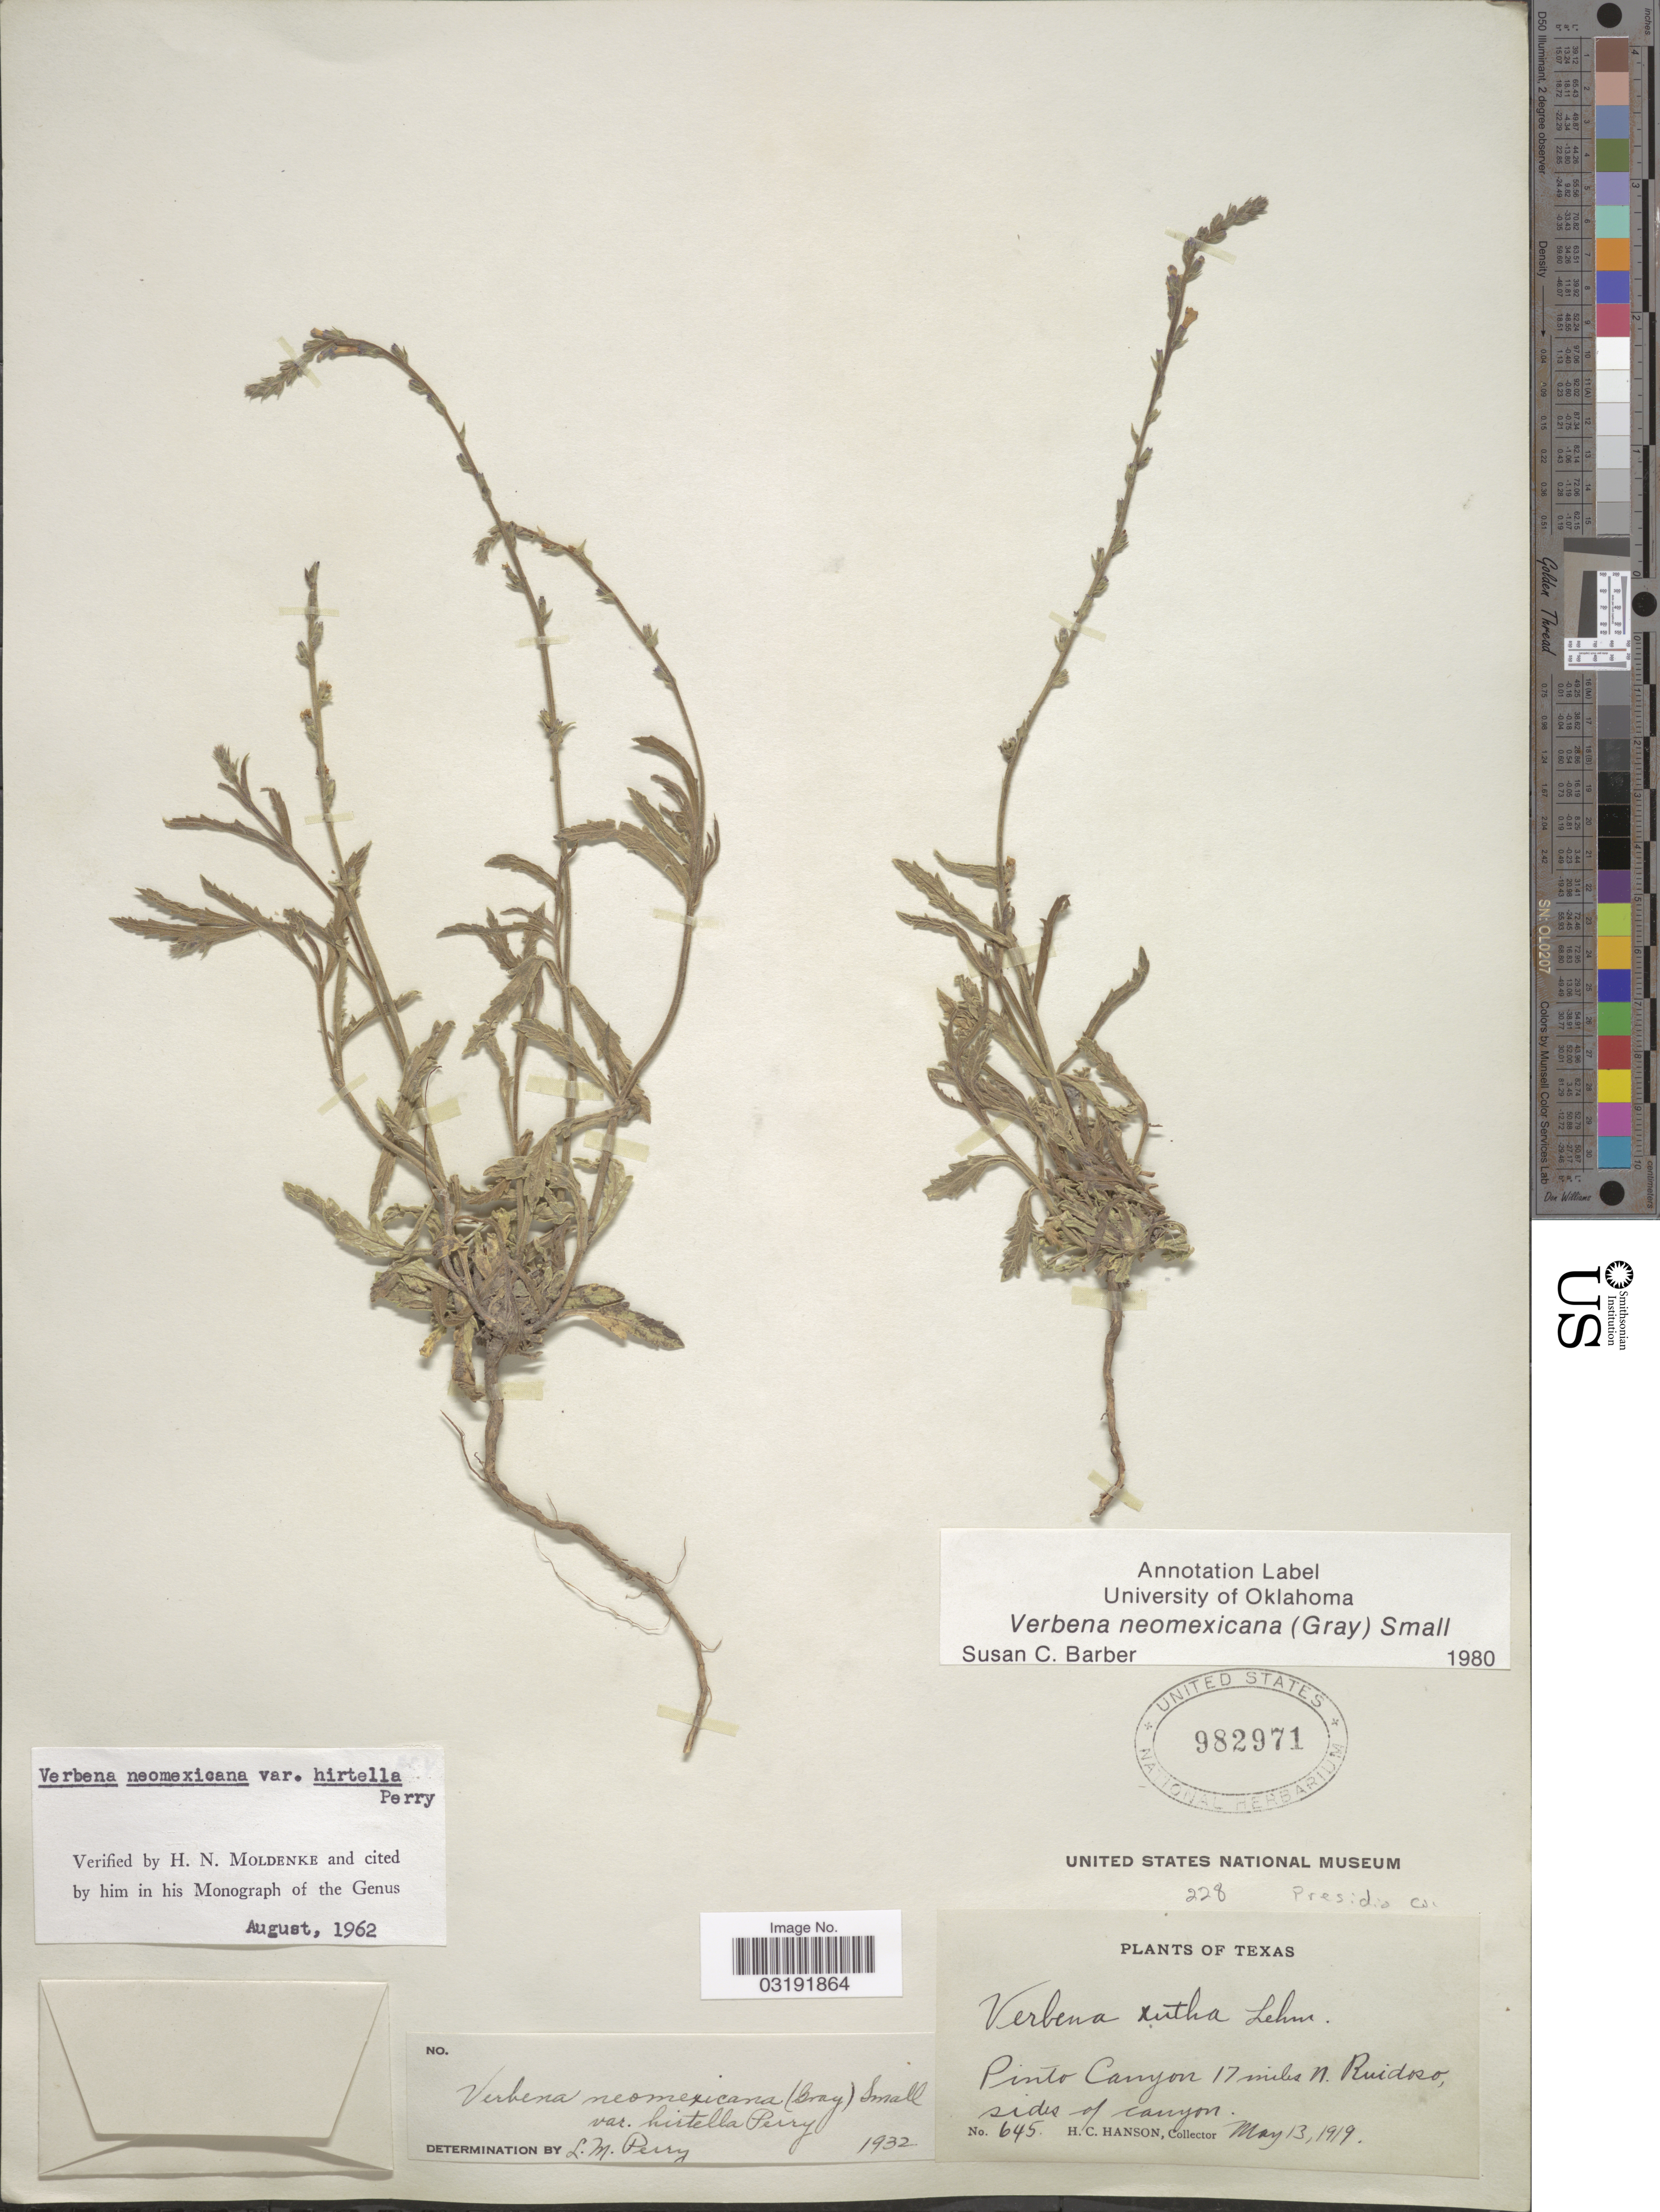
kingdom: Plantae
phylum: Tracheophyta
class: Magnoliopsida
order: Lamiales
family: Verbenaceae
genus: Verbena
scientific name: Verbena neomexicana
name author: (A. Gray) Small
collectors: H. Hanson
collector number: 645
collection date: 1919-05-13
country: United States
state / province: Texas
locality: Presidio Co. Pinto Canyon 17 miles N. Ruidoso, sides of canyon.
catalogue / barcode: US 982971